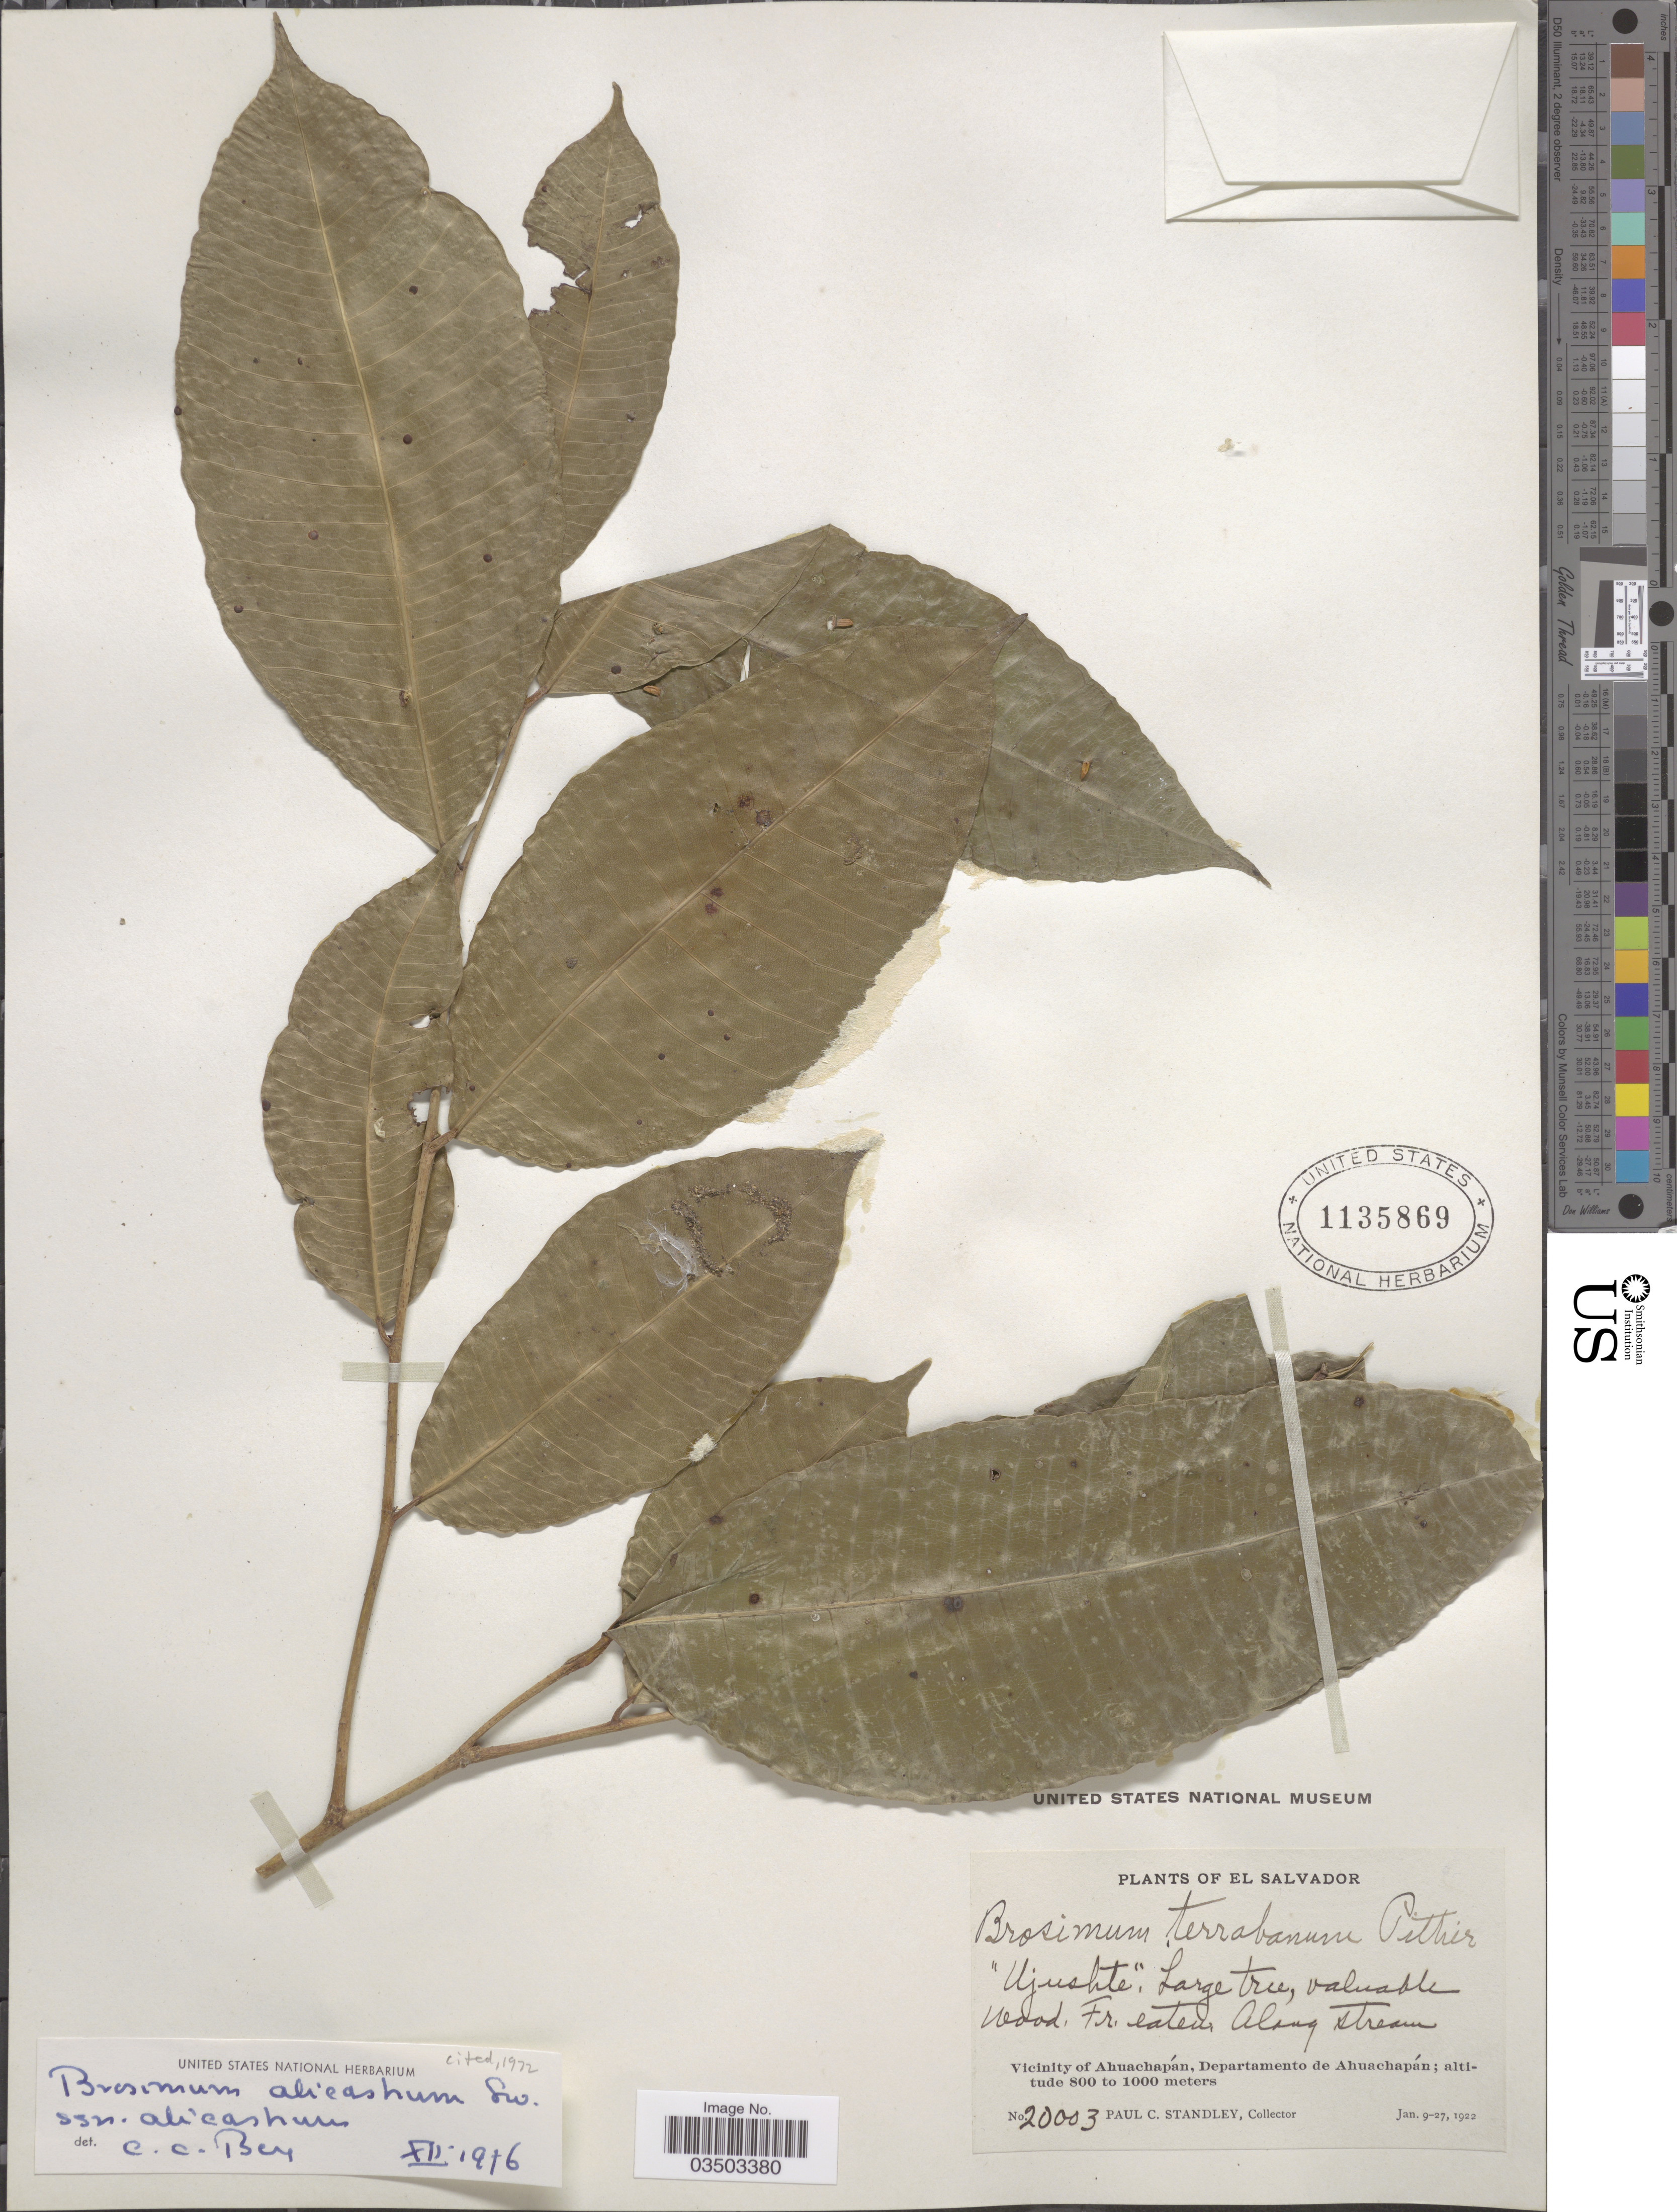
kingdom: Plantae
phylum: Tracheophyta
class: Magnoliopsida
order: Rosales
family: Moraceae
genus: Brosimum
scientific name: Brosimum alicastrum subsp. alicastrum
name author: Sw.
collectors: P. C. Standley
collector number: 20003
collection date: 1922-01-09/1922-01-27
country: El Salvador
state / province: Ahuachapan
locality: Vicinity of Ahuachapán, Departamento de Ahuachapán.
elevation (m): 800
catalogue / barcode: US 1135869